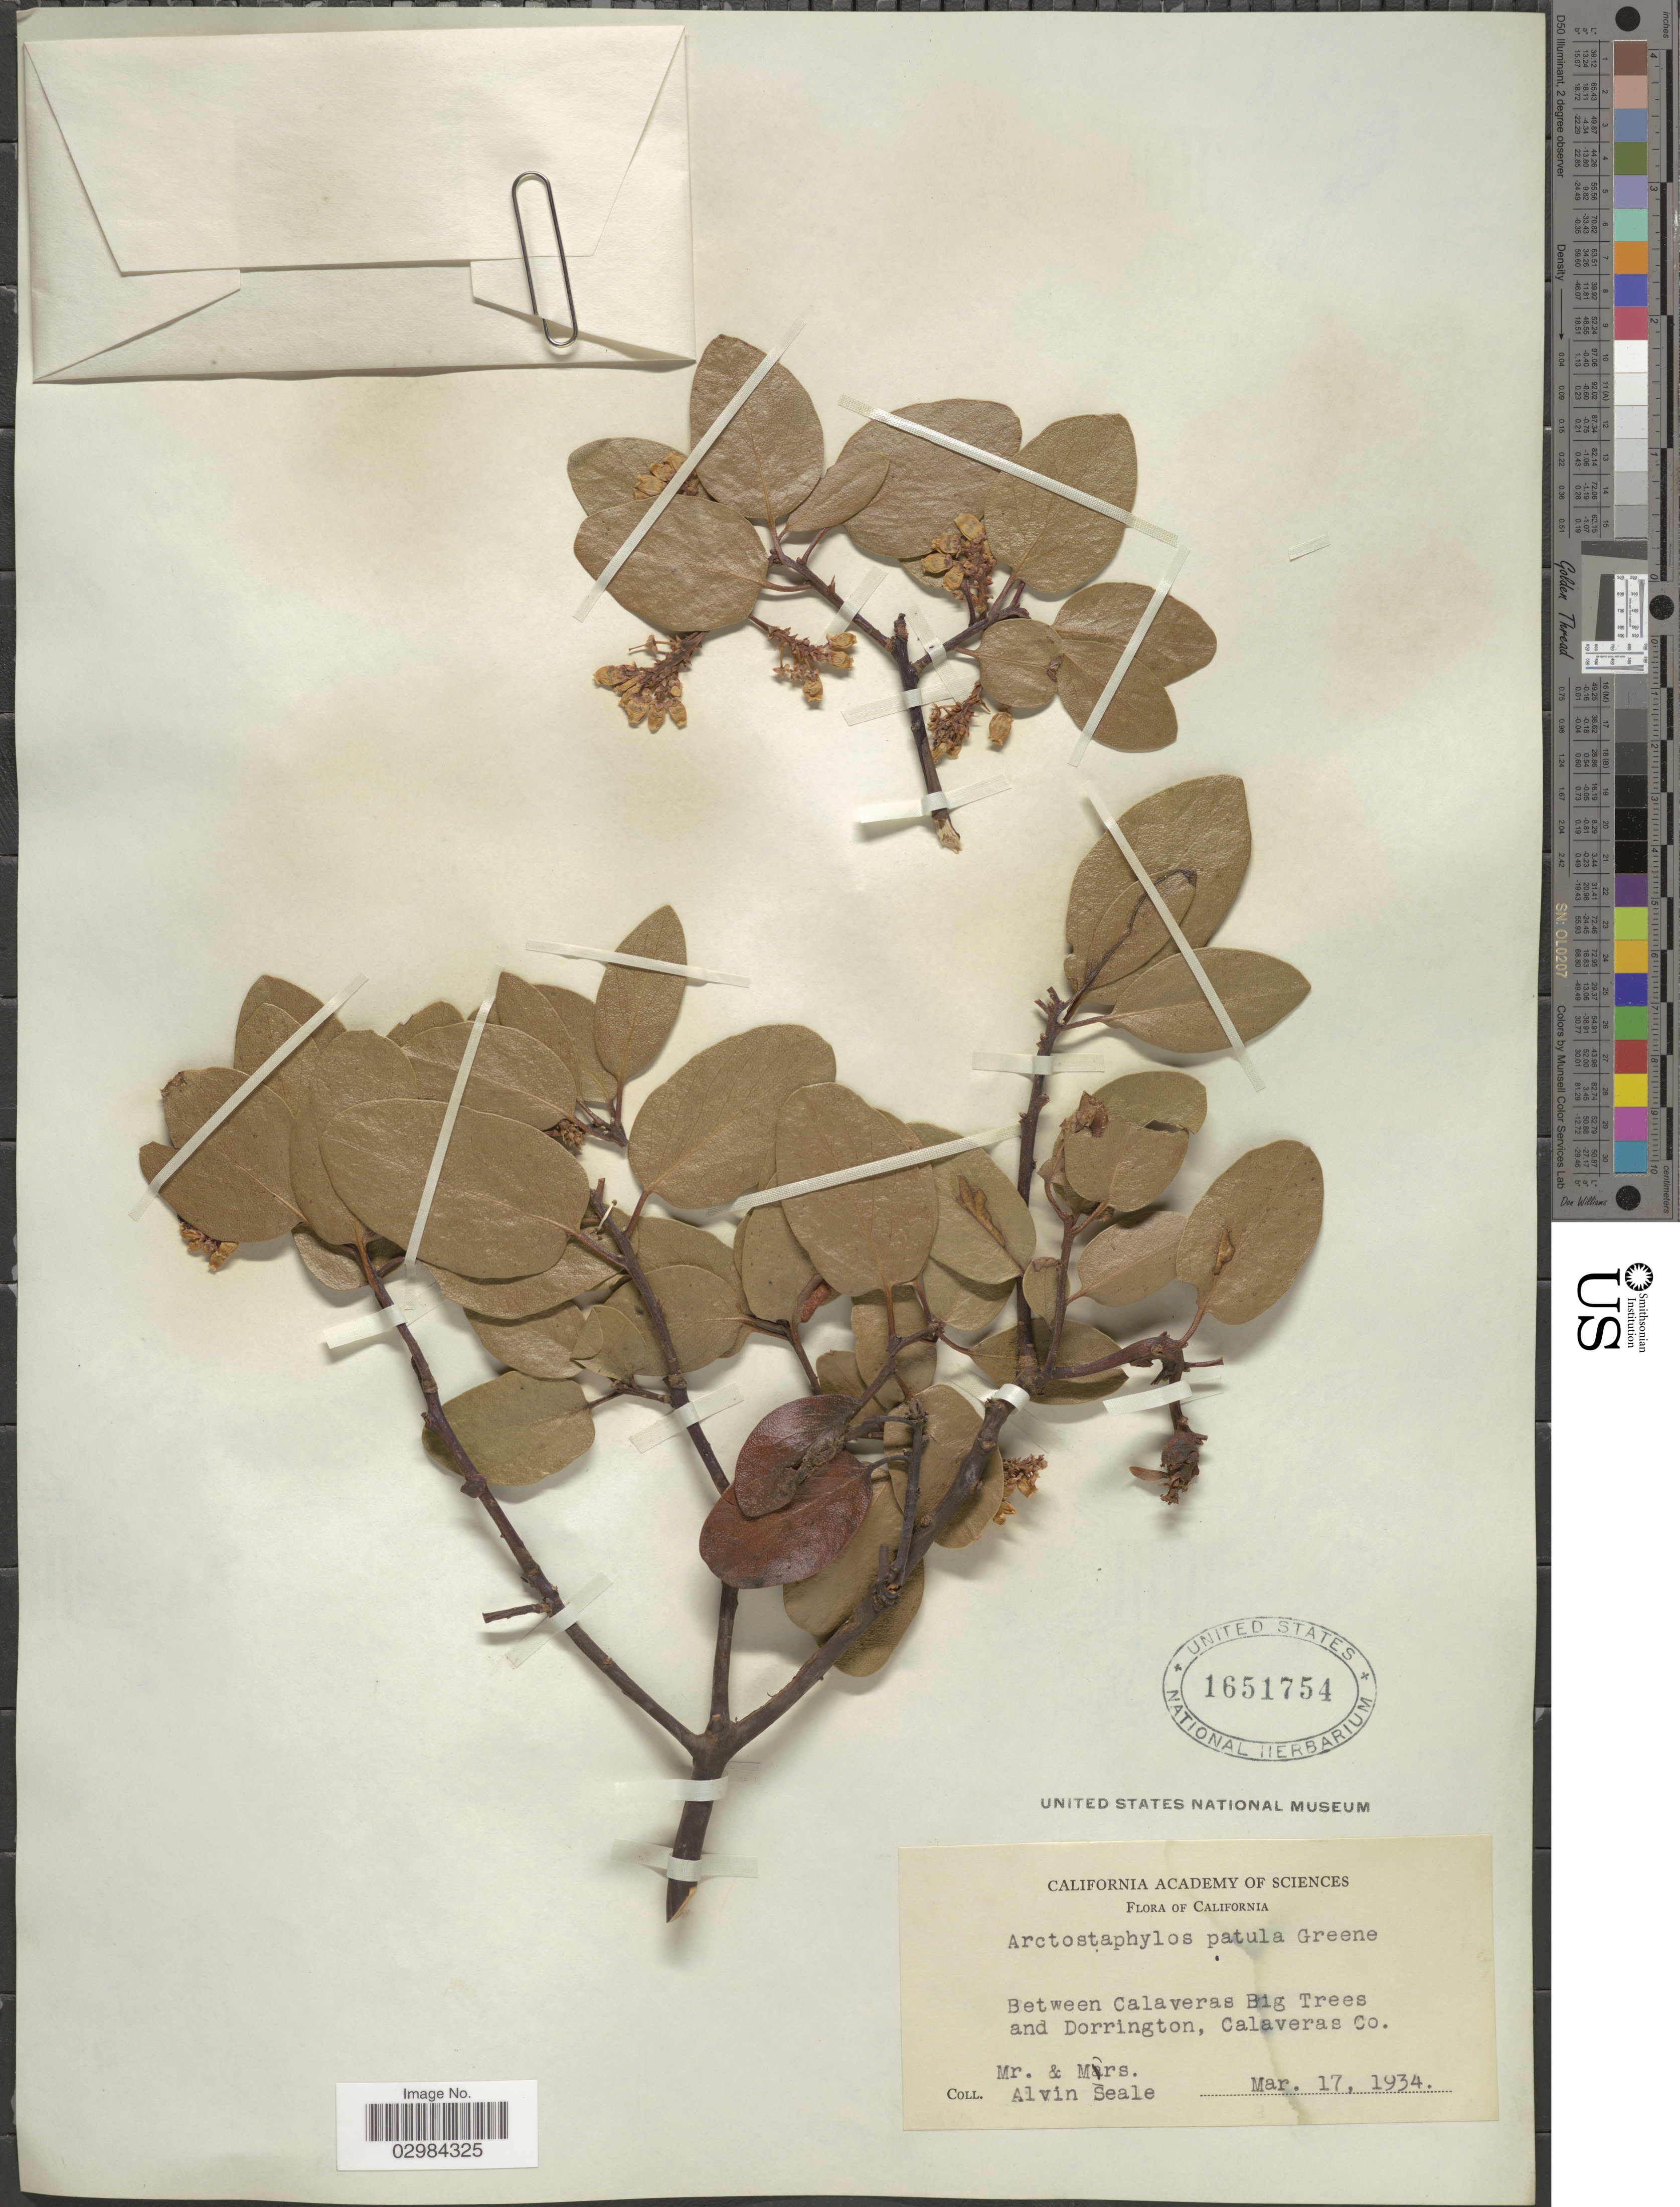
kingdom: Plantae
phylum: Tracheophyta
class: Magnoliopsida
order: Ericales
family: Ericaceae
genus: Arctostaphylos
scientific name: Arctostaphylos patula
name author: Greene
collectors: A. Seale & A. Seale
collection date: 1934-03-17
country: United States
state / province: California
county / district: Calaveras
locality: Between Calaveras Big Trees and Dorrington, Calaveras Co.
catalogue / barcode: US 1651754